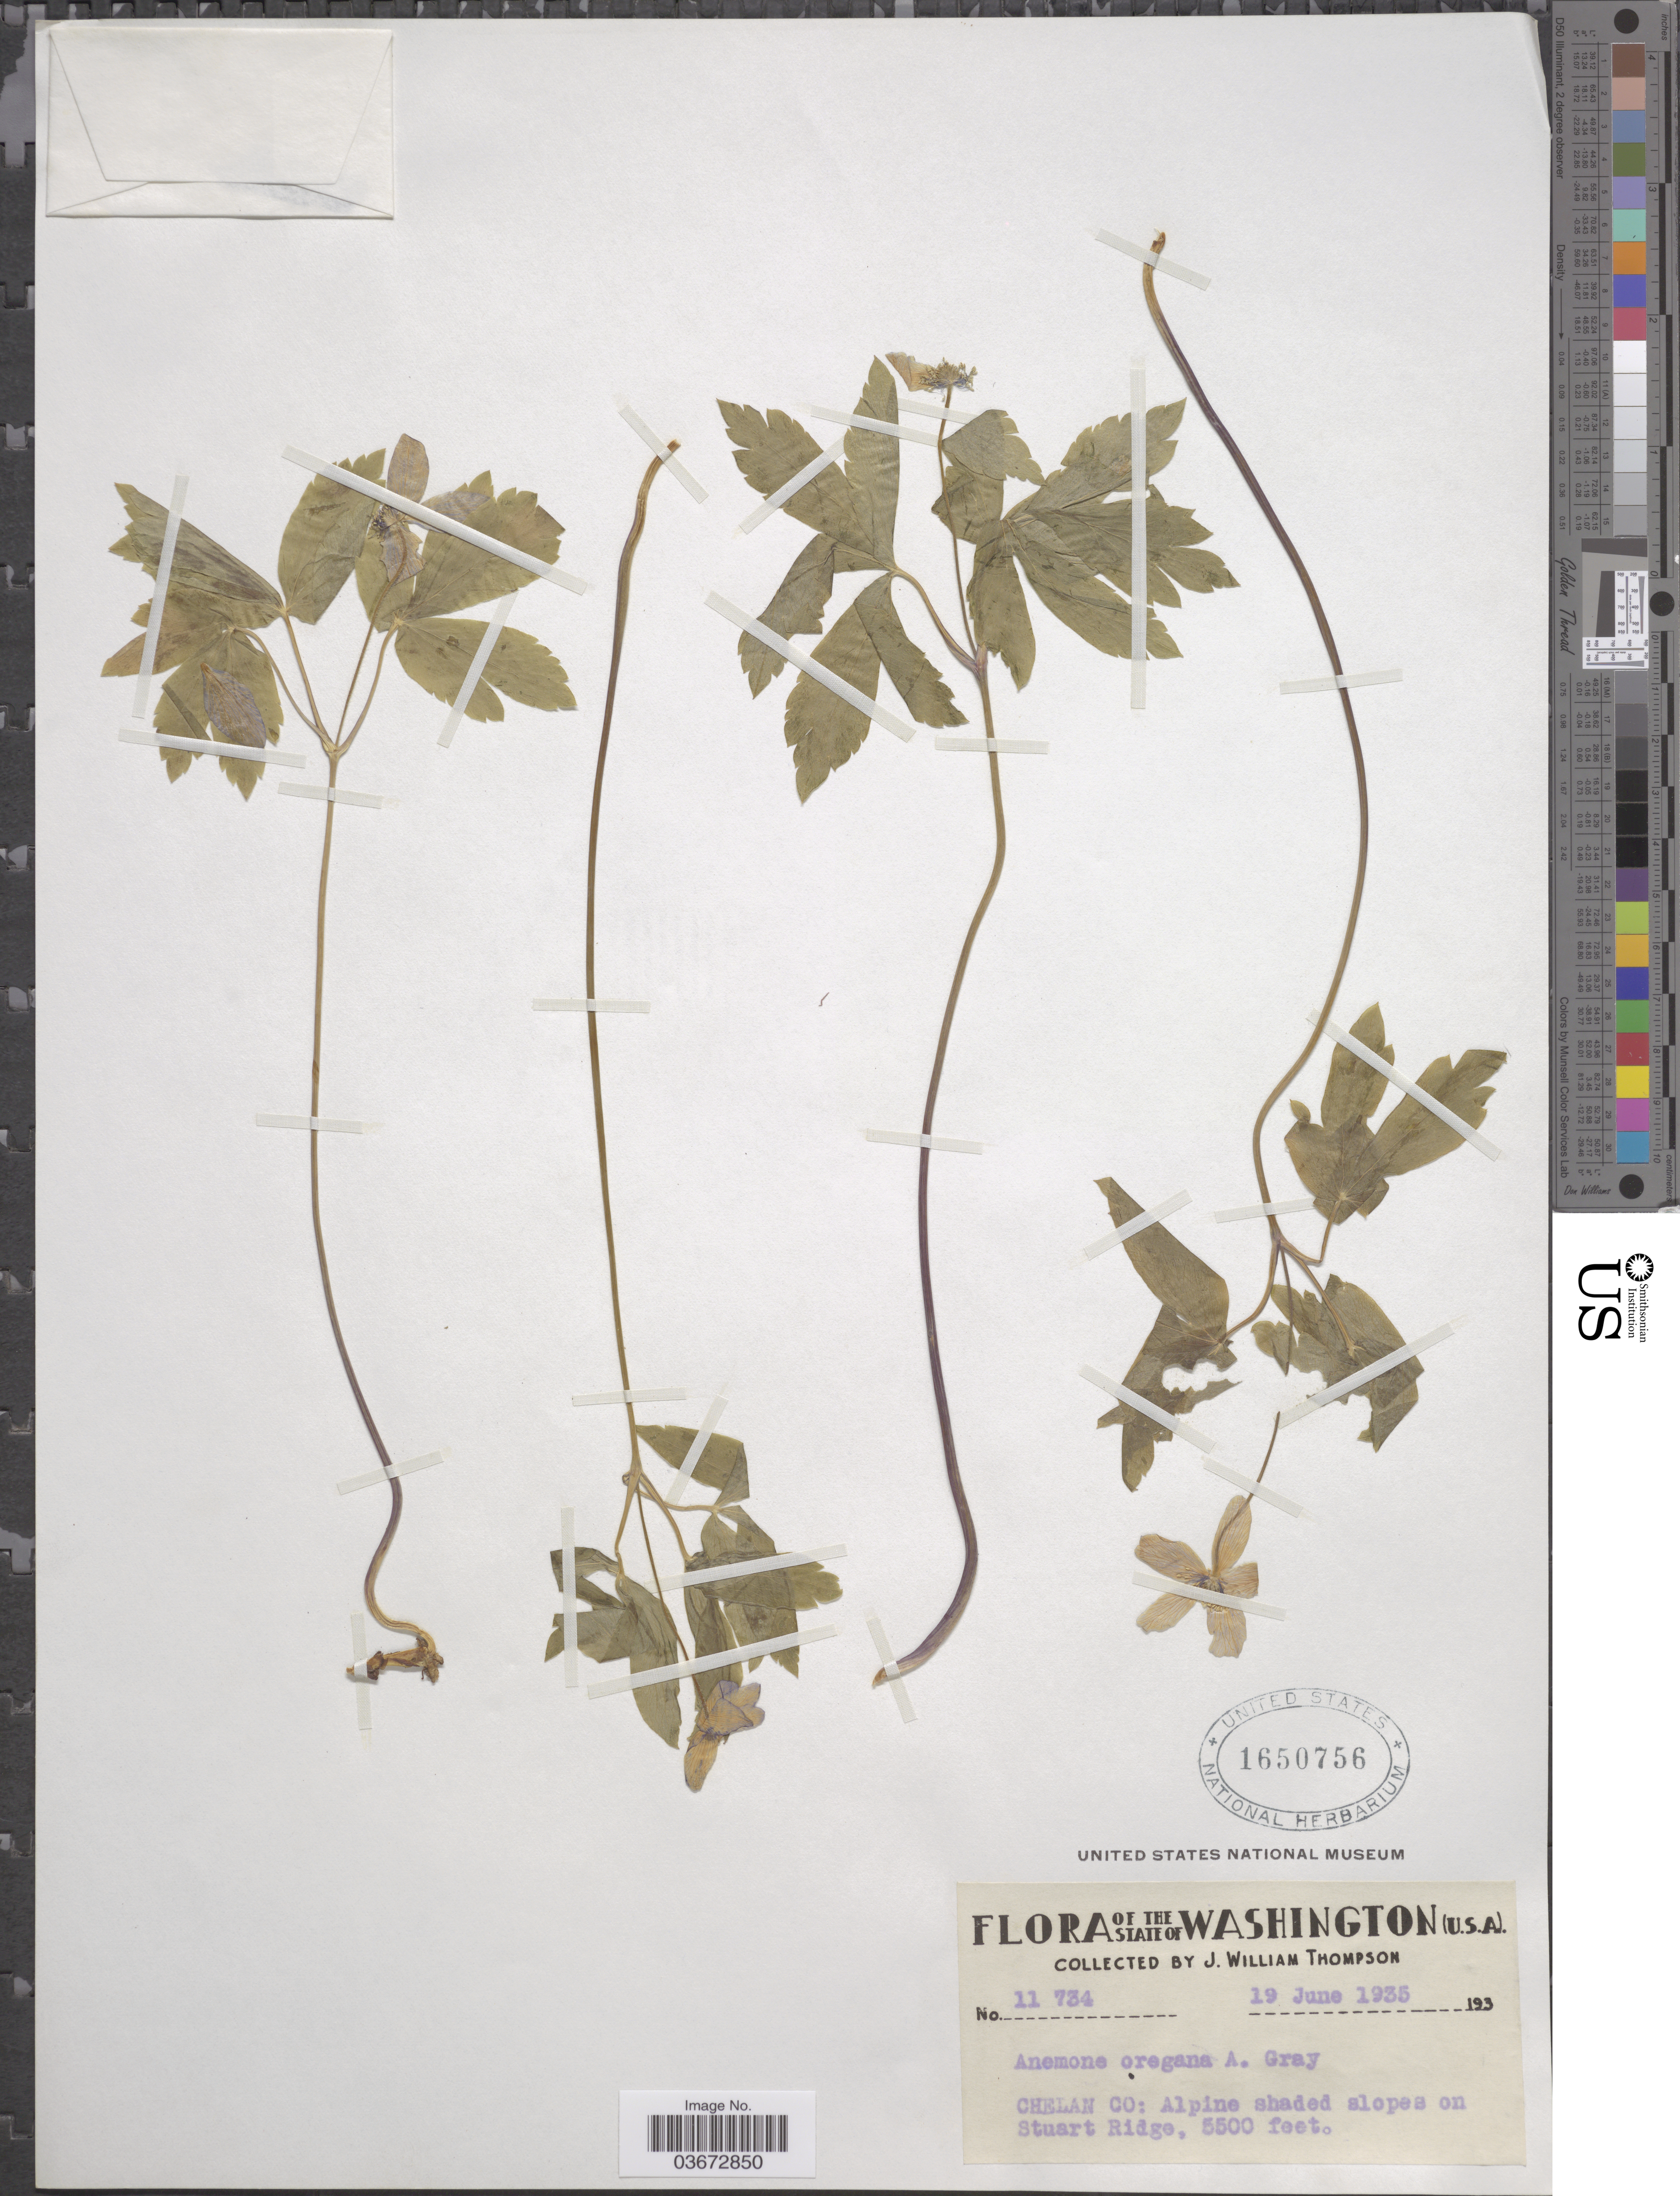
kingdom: Plantae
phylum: Tracheophyta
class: Magnoliopsida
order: Ranunculales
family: Ranunculaceae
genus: Anemone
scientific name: Anemone quinquefolia var. oregana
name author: (A. Gray) B.L. Rob.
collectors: J. W. Thompson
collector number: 11734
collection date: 1935-06-19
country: United States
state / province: Washington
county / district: Chelan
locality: Chelan Co: Alpine shaded slopes on Stuart Ridge.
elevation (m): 1676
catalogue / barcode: US 1650756